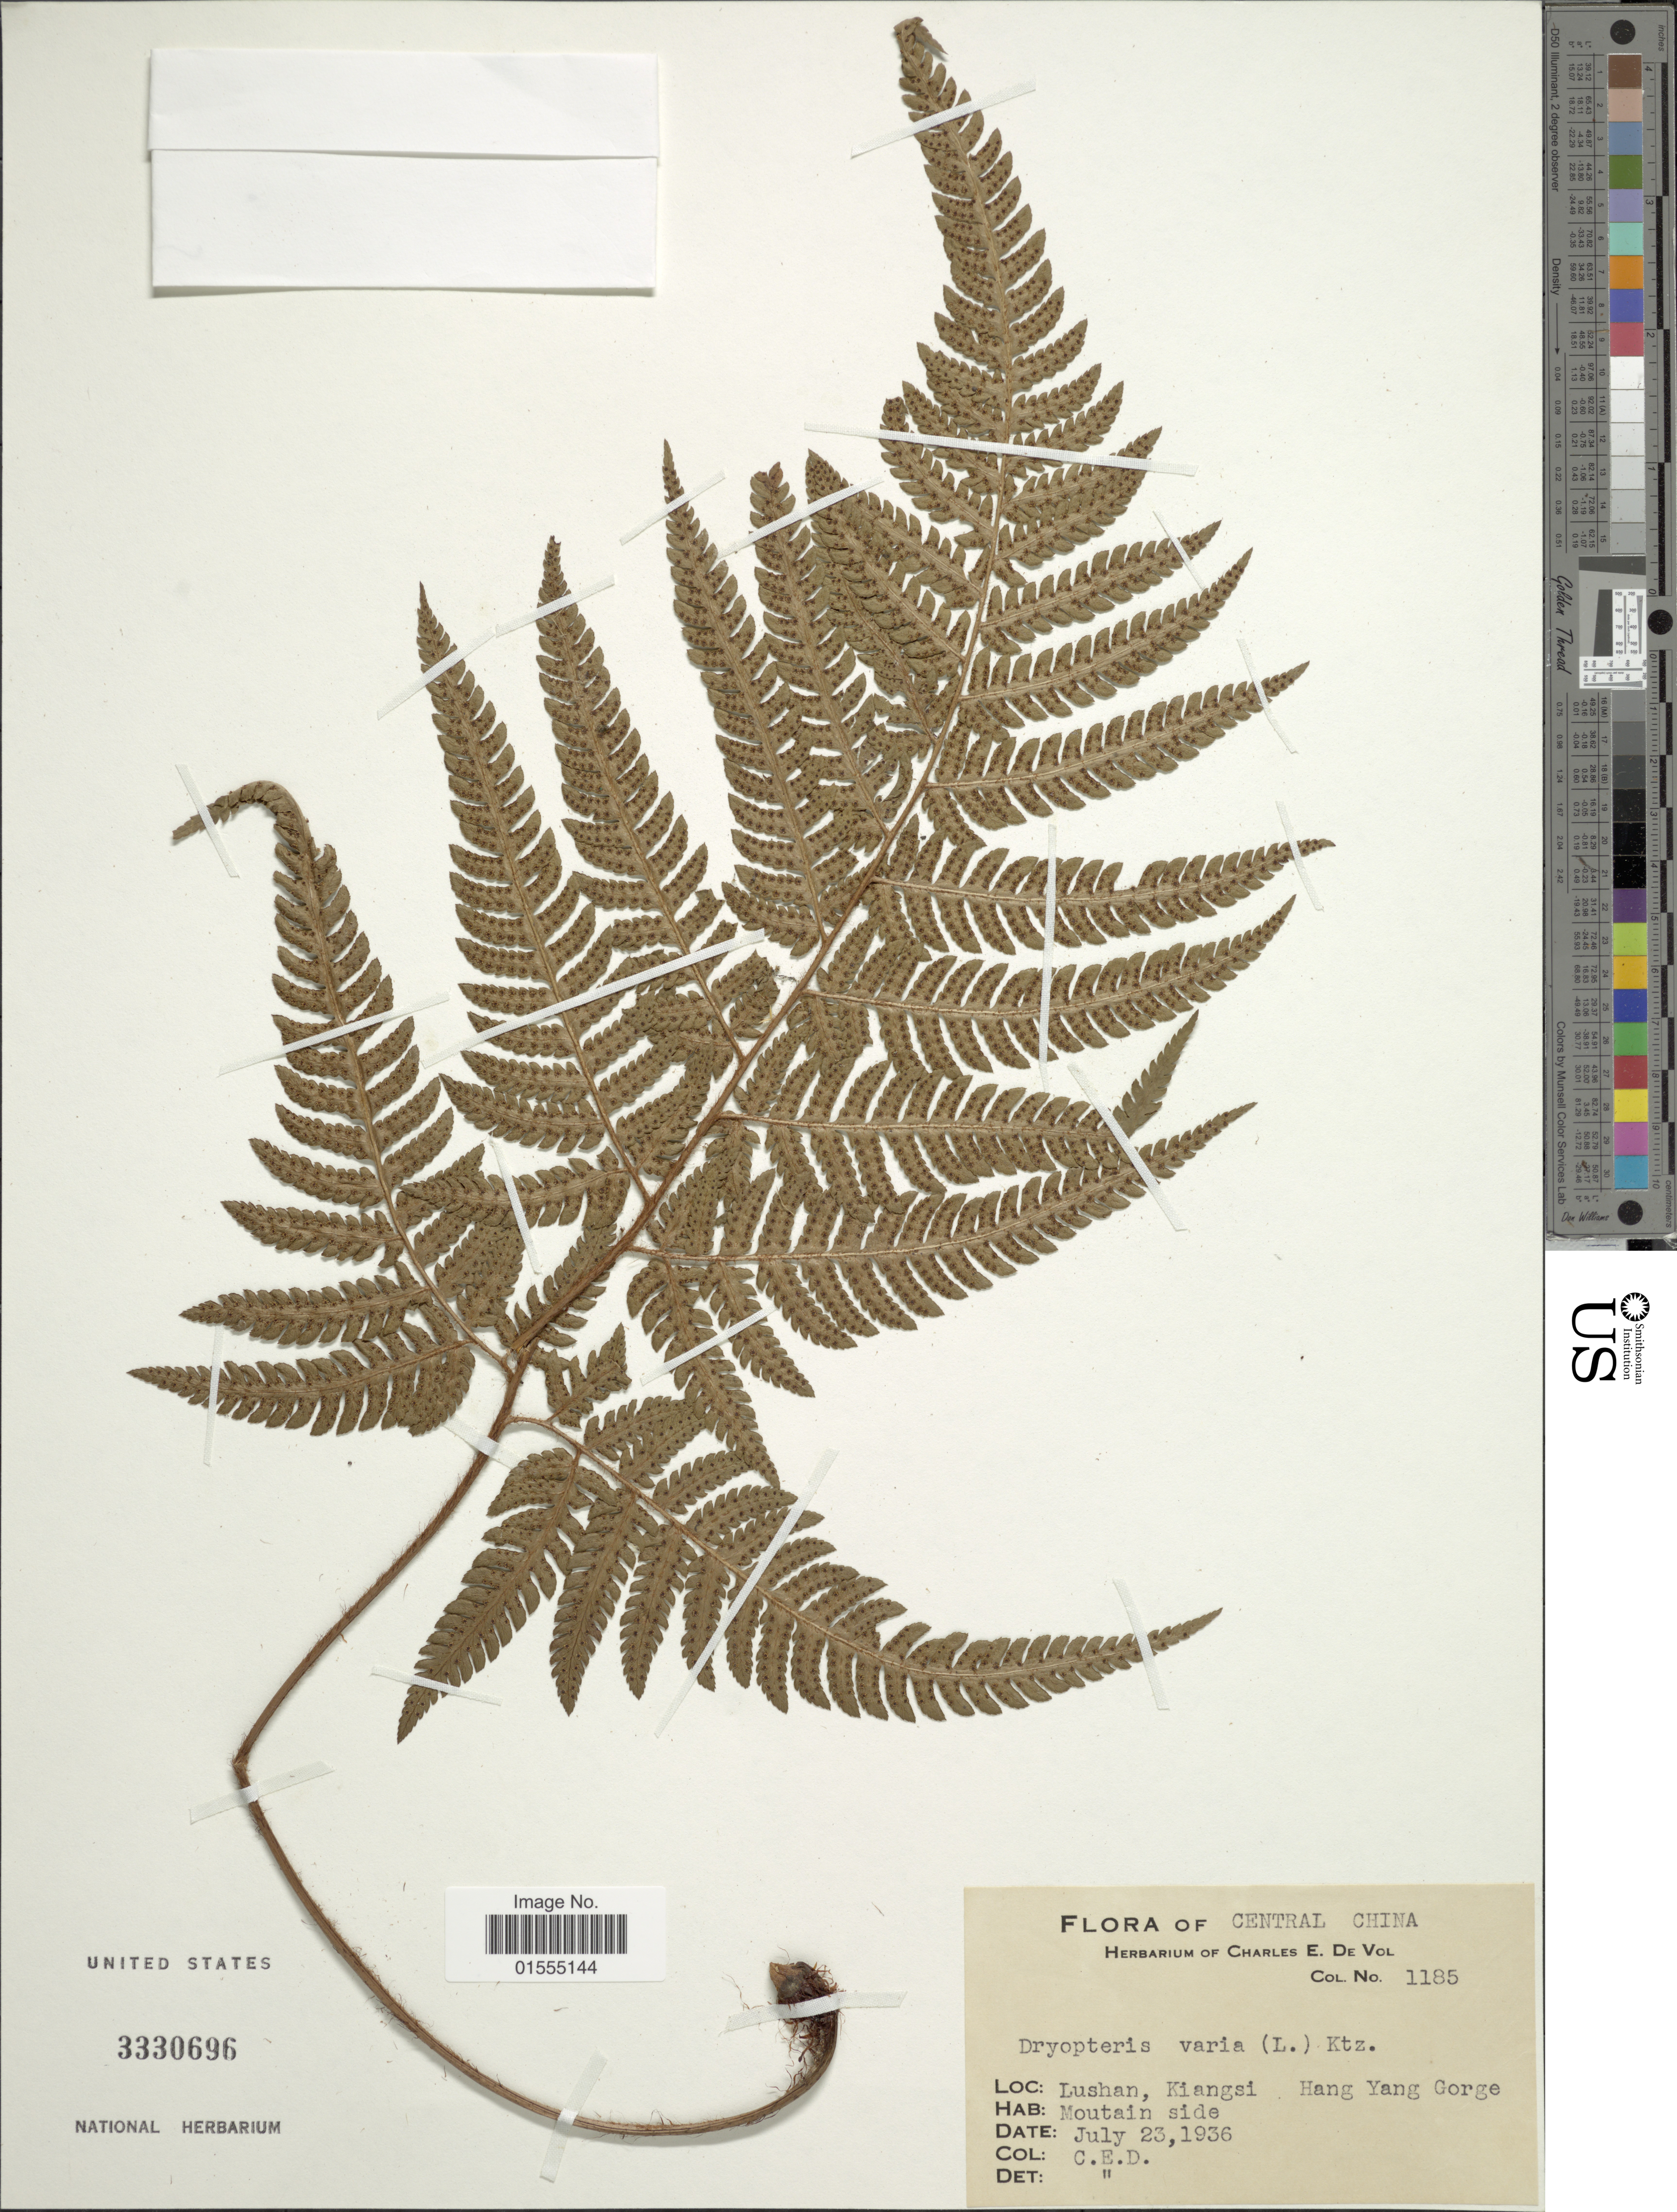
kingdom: Plantae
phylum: Tracheophyta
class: Polypodiopsida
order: Polypodiales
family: Dryopteridaceae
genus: Dryopteris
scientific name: Dryopteris varia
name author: (L.) Kuntze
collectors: C. E. De Vol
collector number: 1185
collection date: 1936-07-23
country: China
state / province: Jiangxi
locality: Central China, Lushan, Kiangsi Hang Yang Gorge, Mountain side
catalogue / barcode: US 3330696